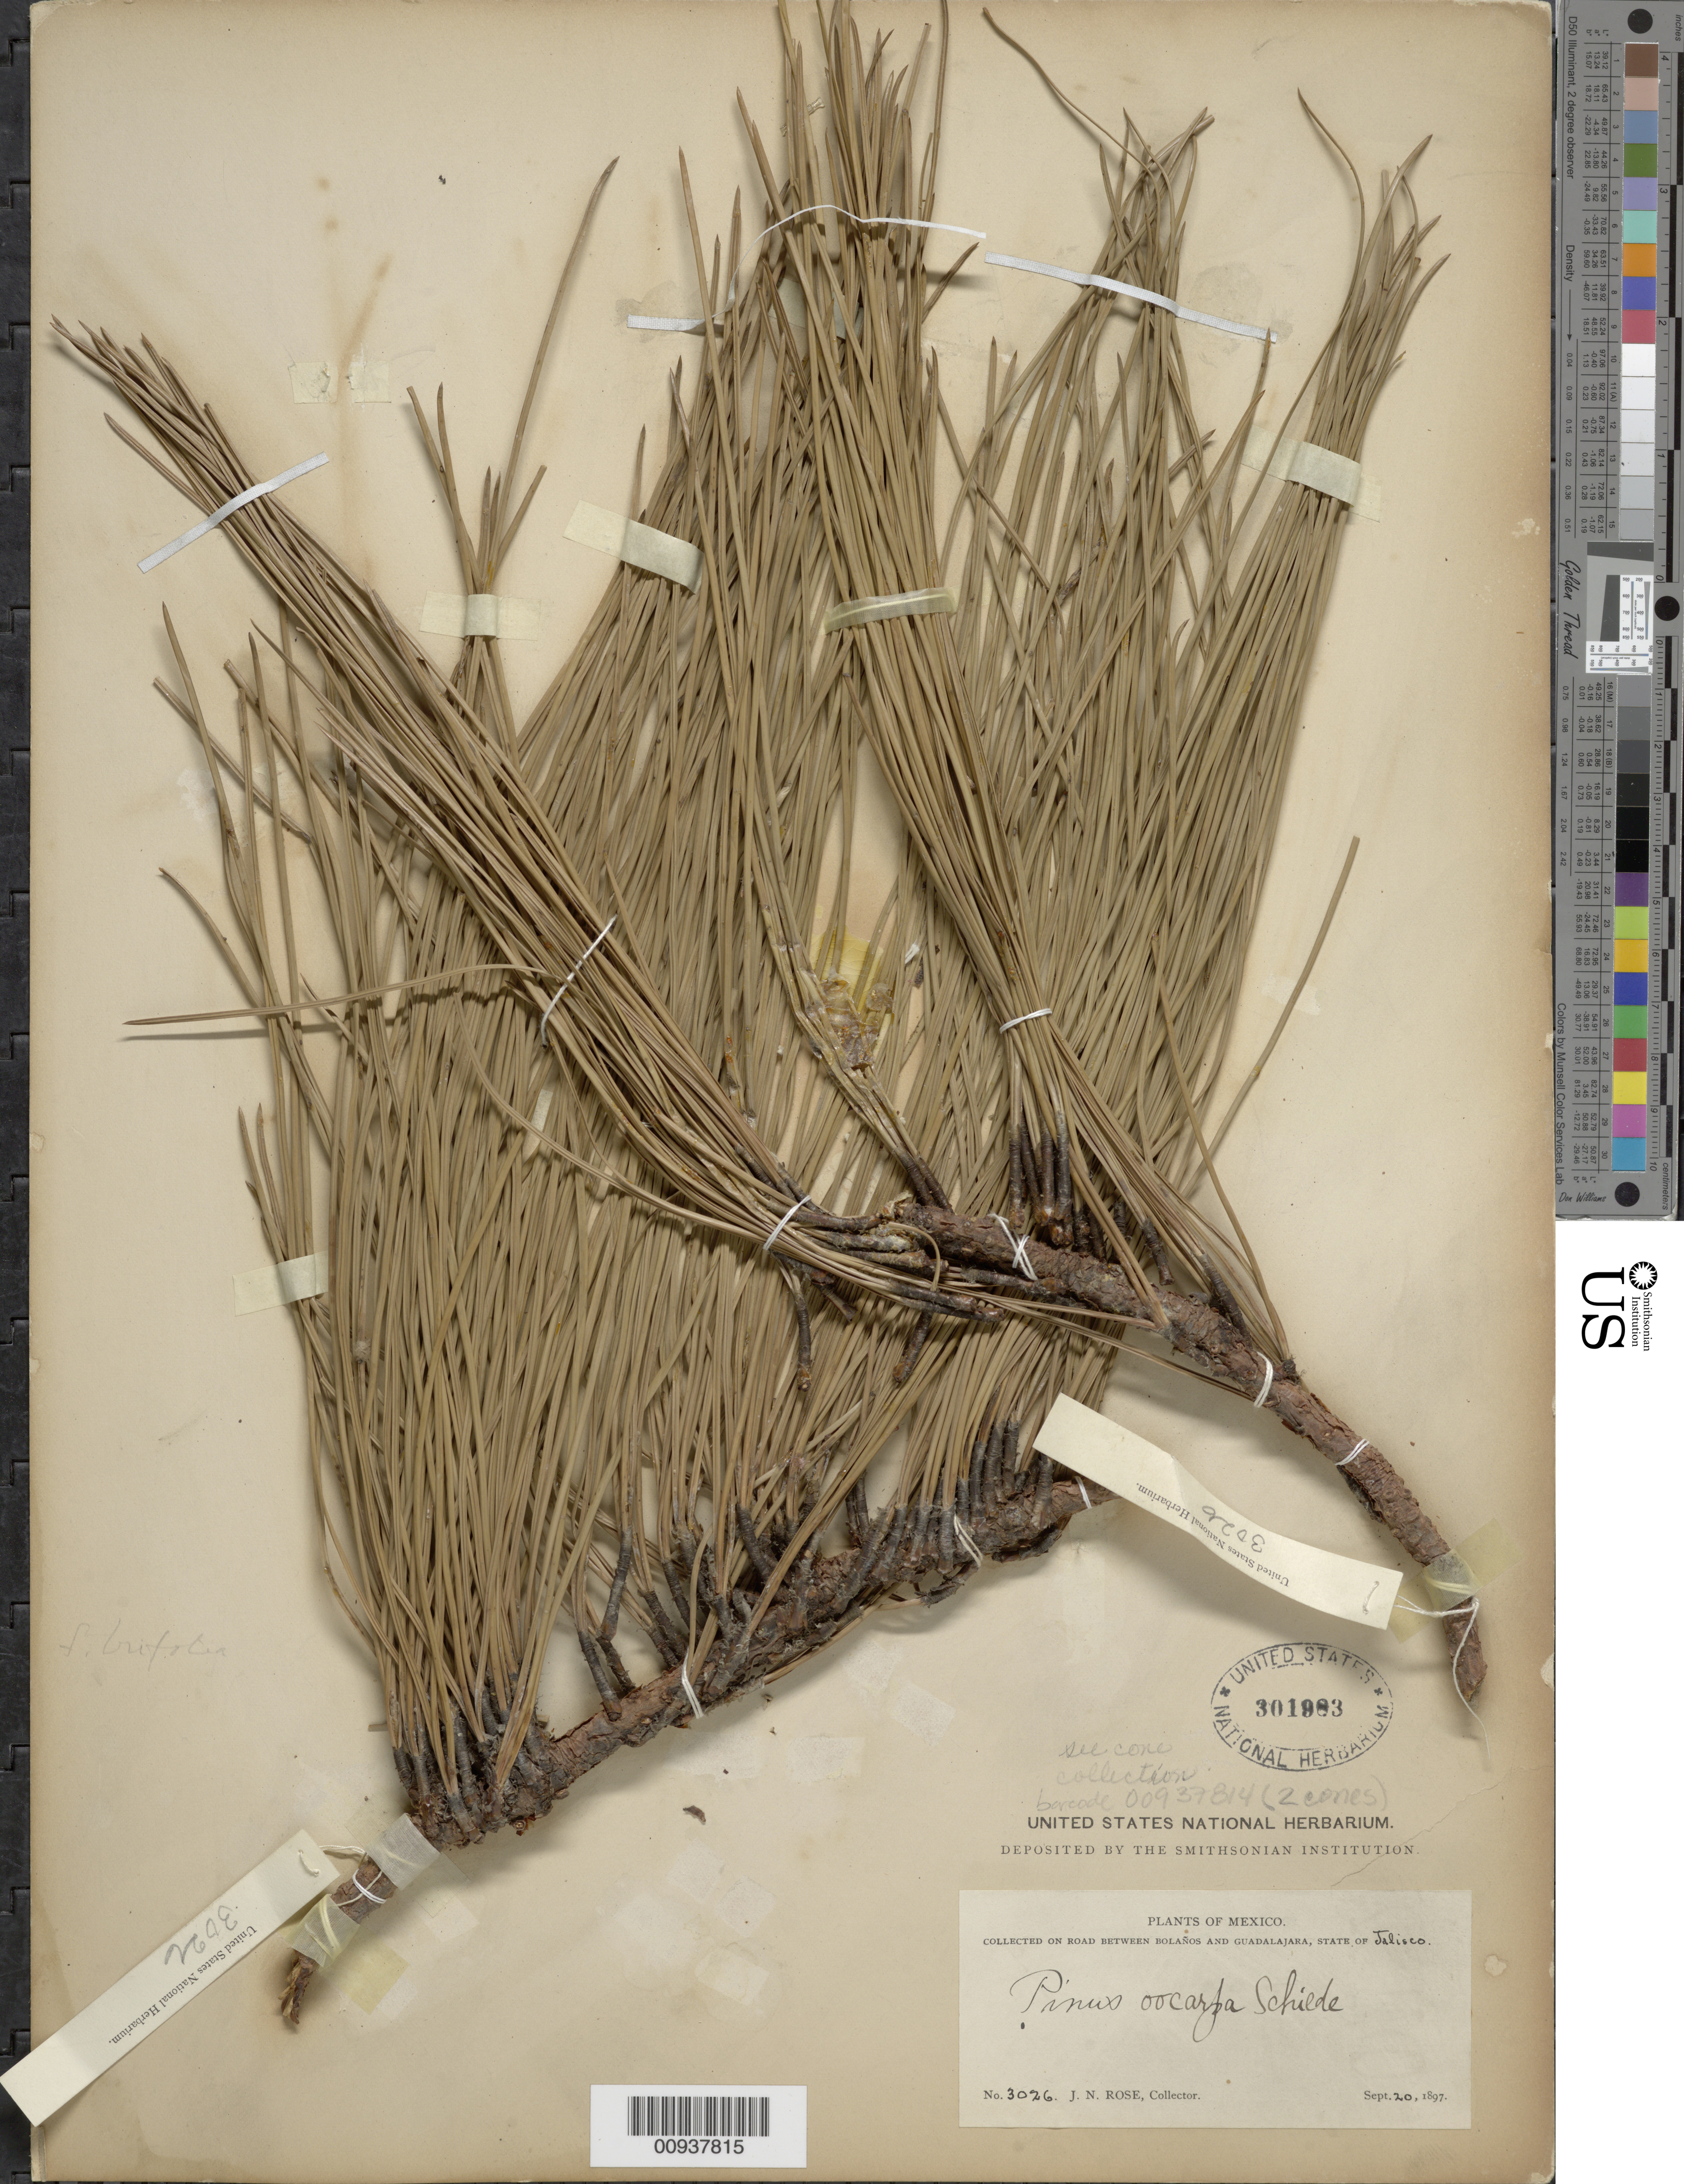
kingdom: Plantae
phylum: Tracheophyta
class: Pinopsida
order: Pinales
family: Pinaceae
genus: Pinus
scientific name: Pinus oocarpa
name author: Schiede ex Schltdl.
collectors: J. N. Rose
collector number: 3026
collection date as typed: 20 Sep 1897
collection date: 1897-09-20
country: Mexico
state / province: Jalisco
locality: Road between Bolaños and Guadalajara.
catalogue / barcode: US 301983